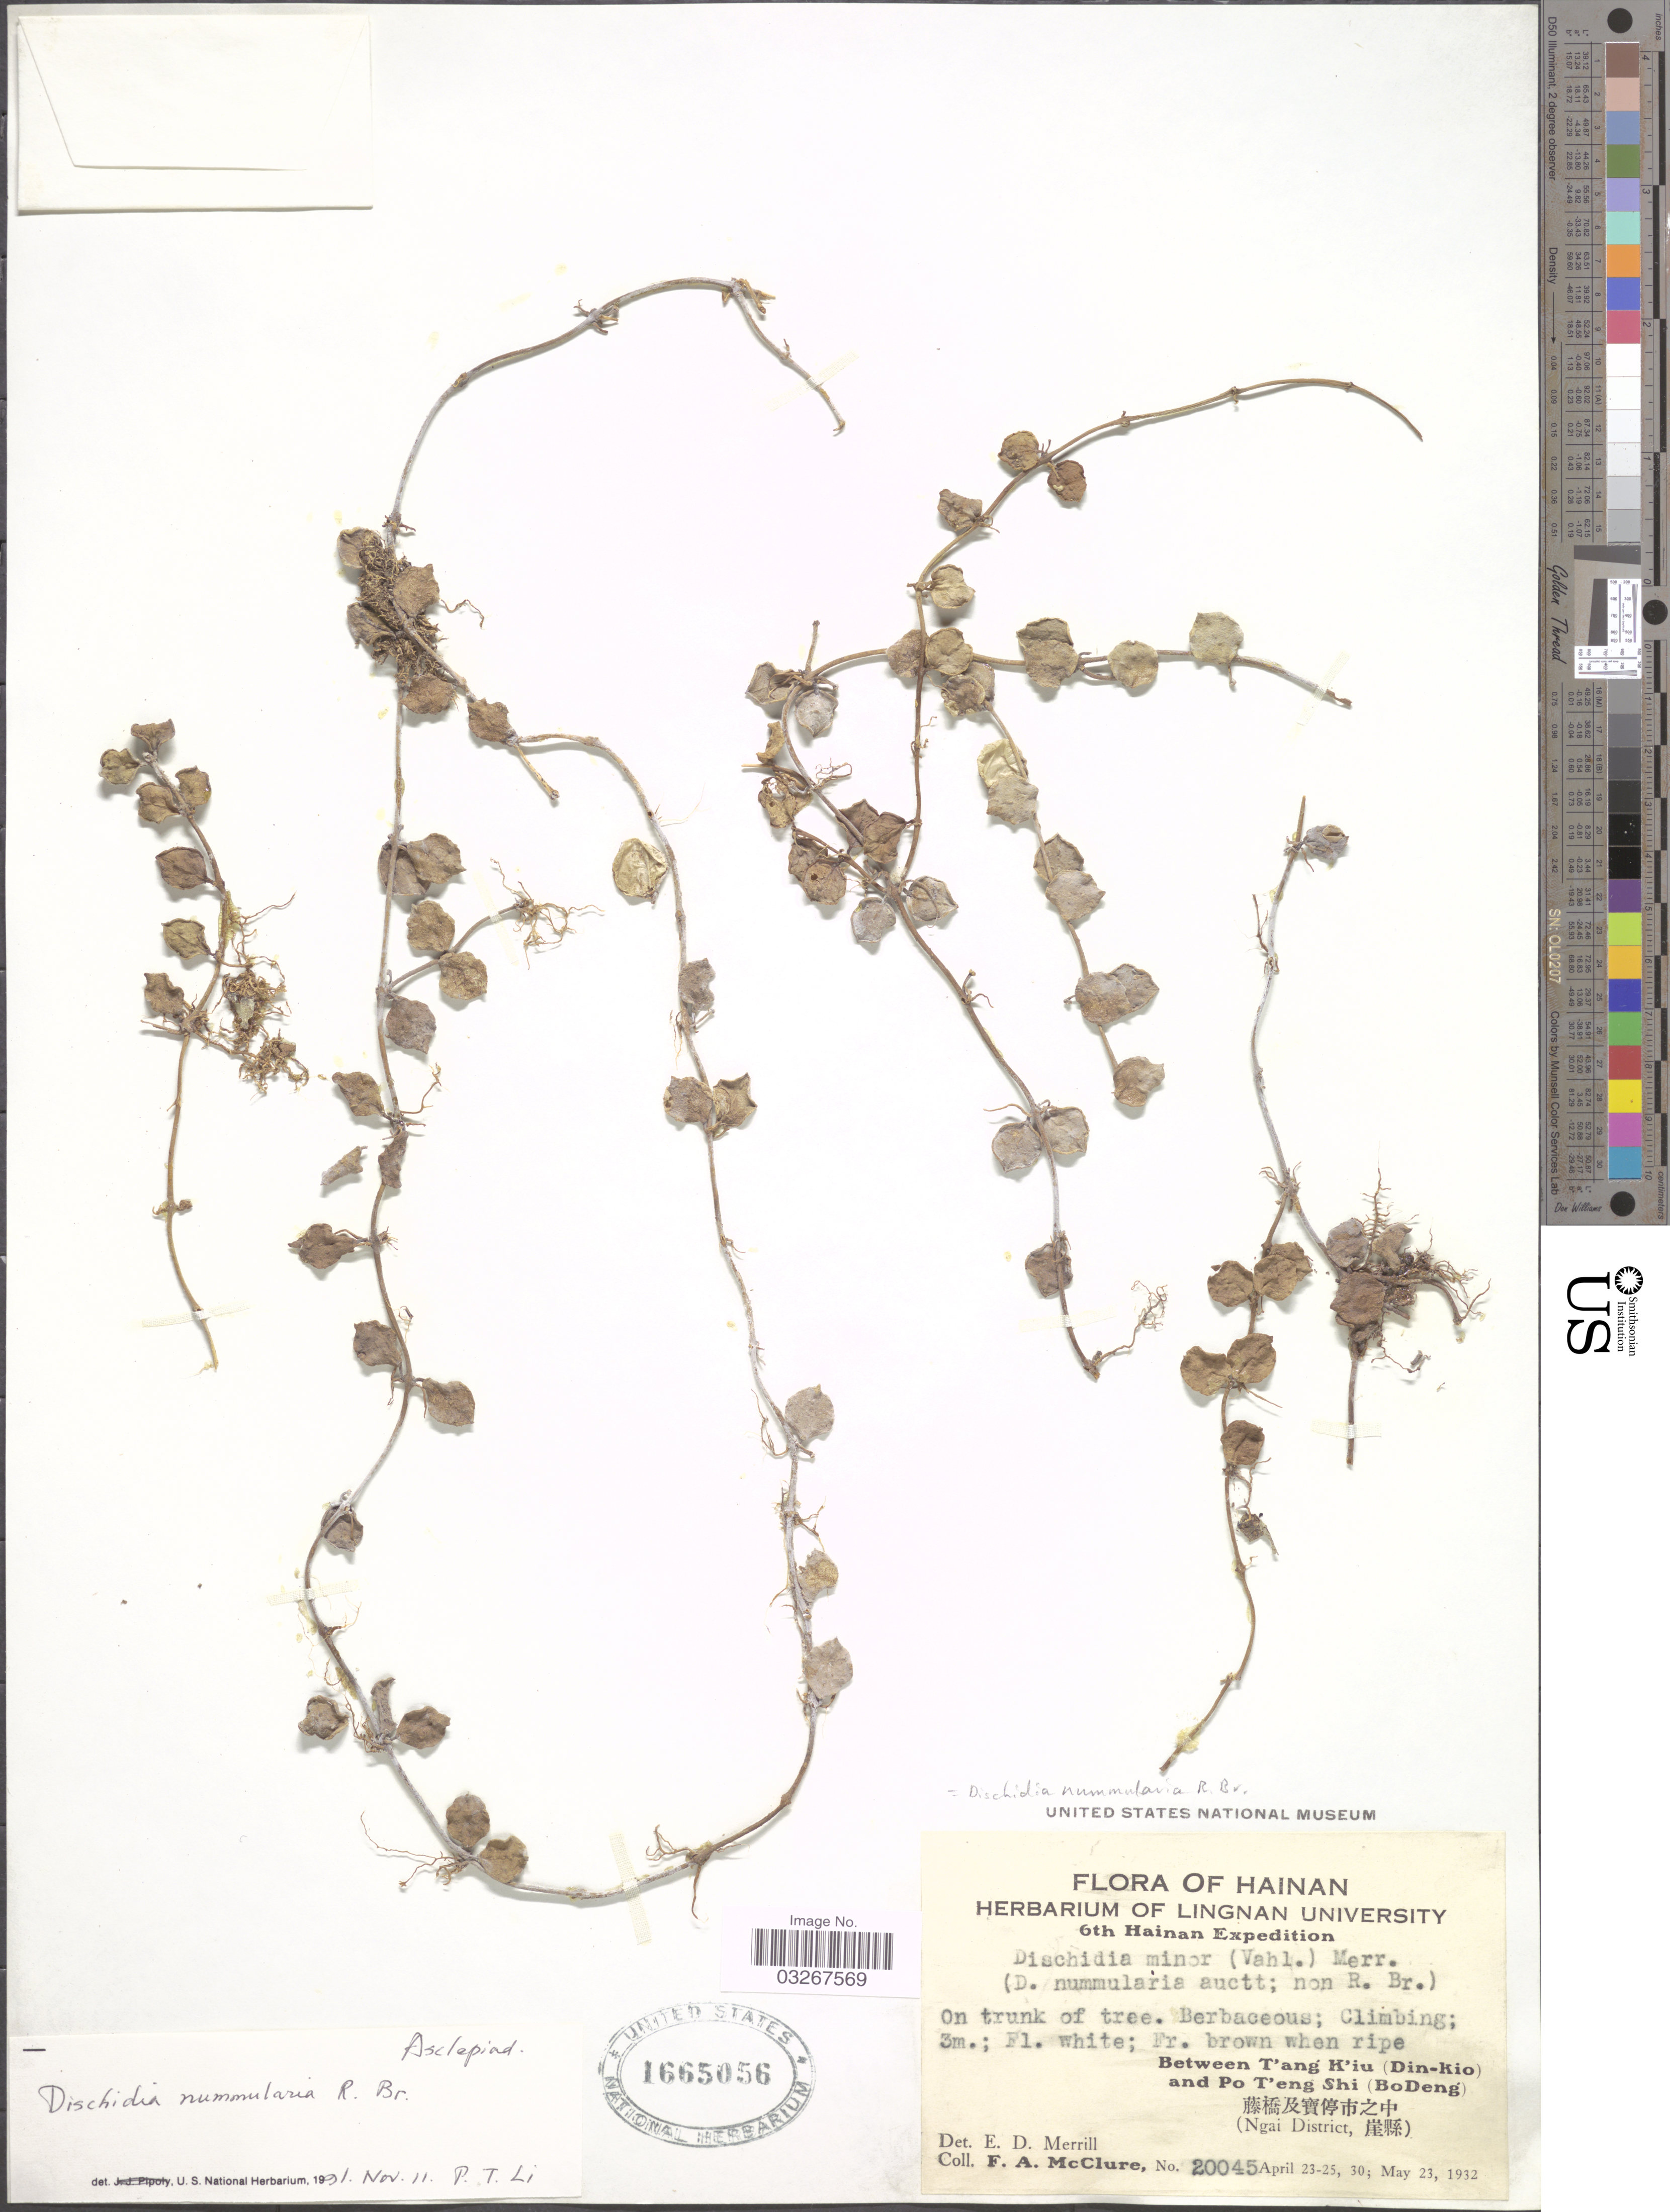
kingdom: Plantae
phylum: Tracheophyta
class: Magnoliopsida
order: Gentianales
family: Apocynaceae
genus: Dischidia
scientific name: Dischidia nummularia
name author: R. Br.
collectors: F. A. McClure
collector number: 20045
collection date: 1930-04-23/1932-05-23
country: China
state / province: Hainan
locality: Between T'ang K'iu (Din-Kio) and Po T'eng Shi (BoDeng) (Ngai District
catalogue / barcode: US 1665056